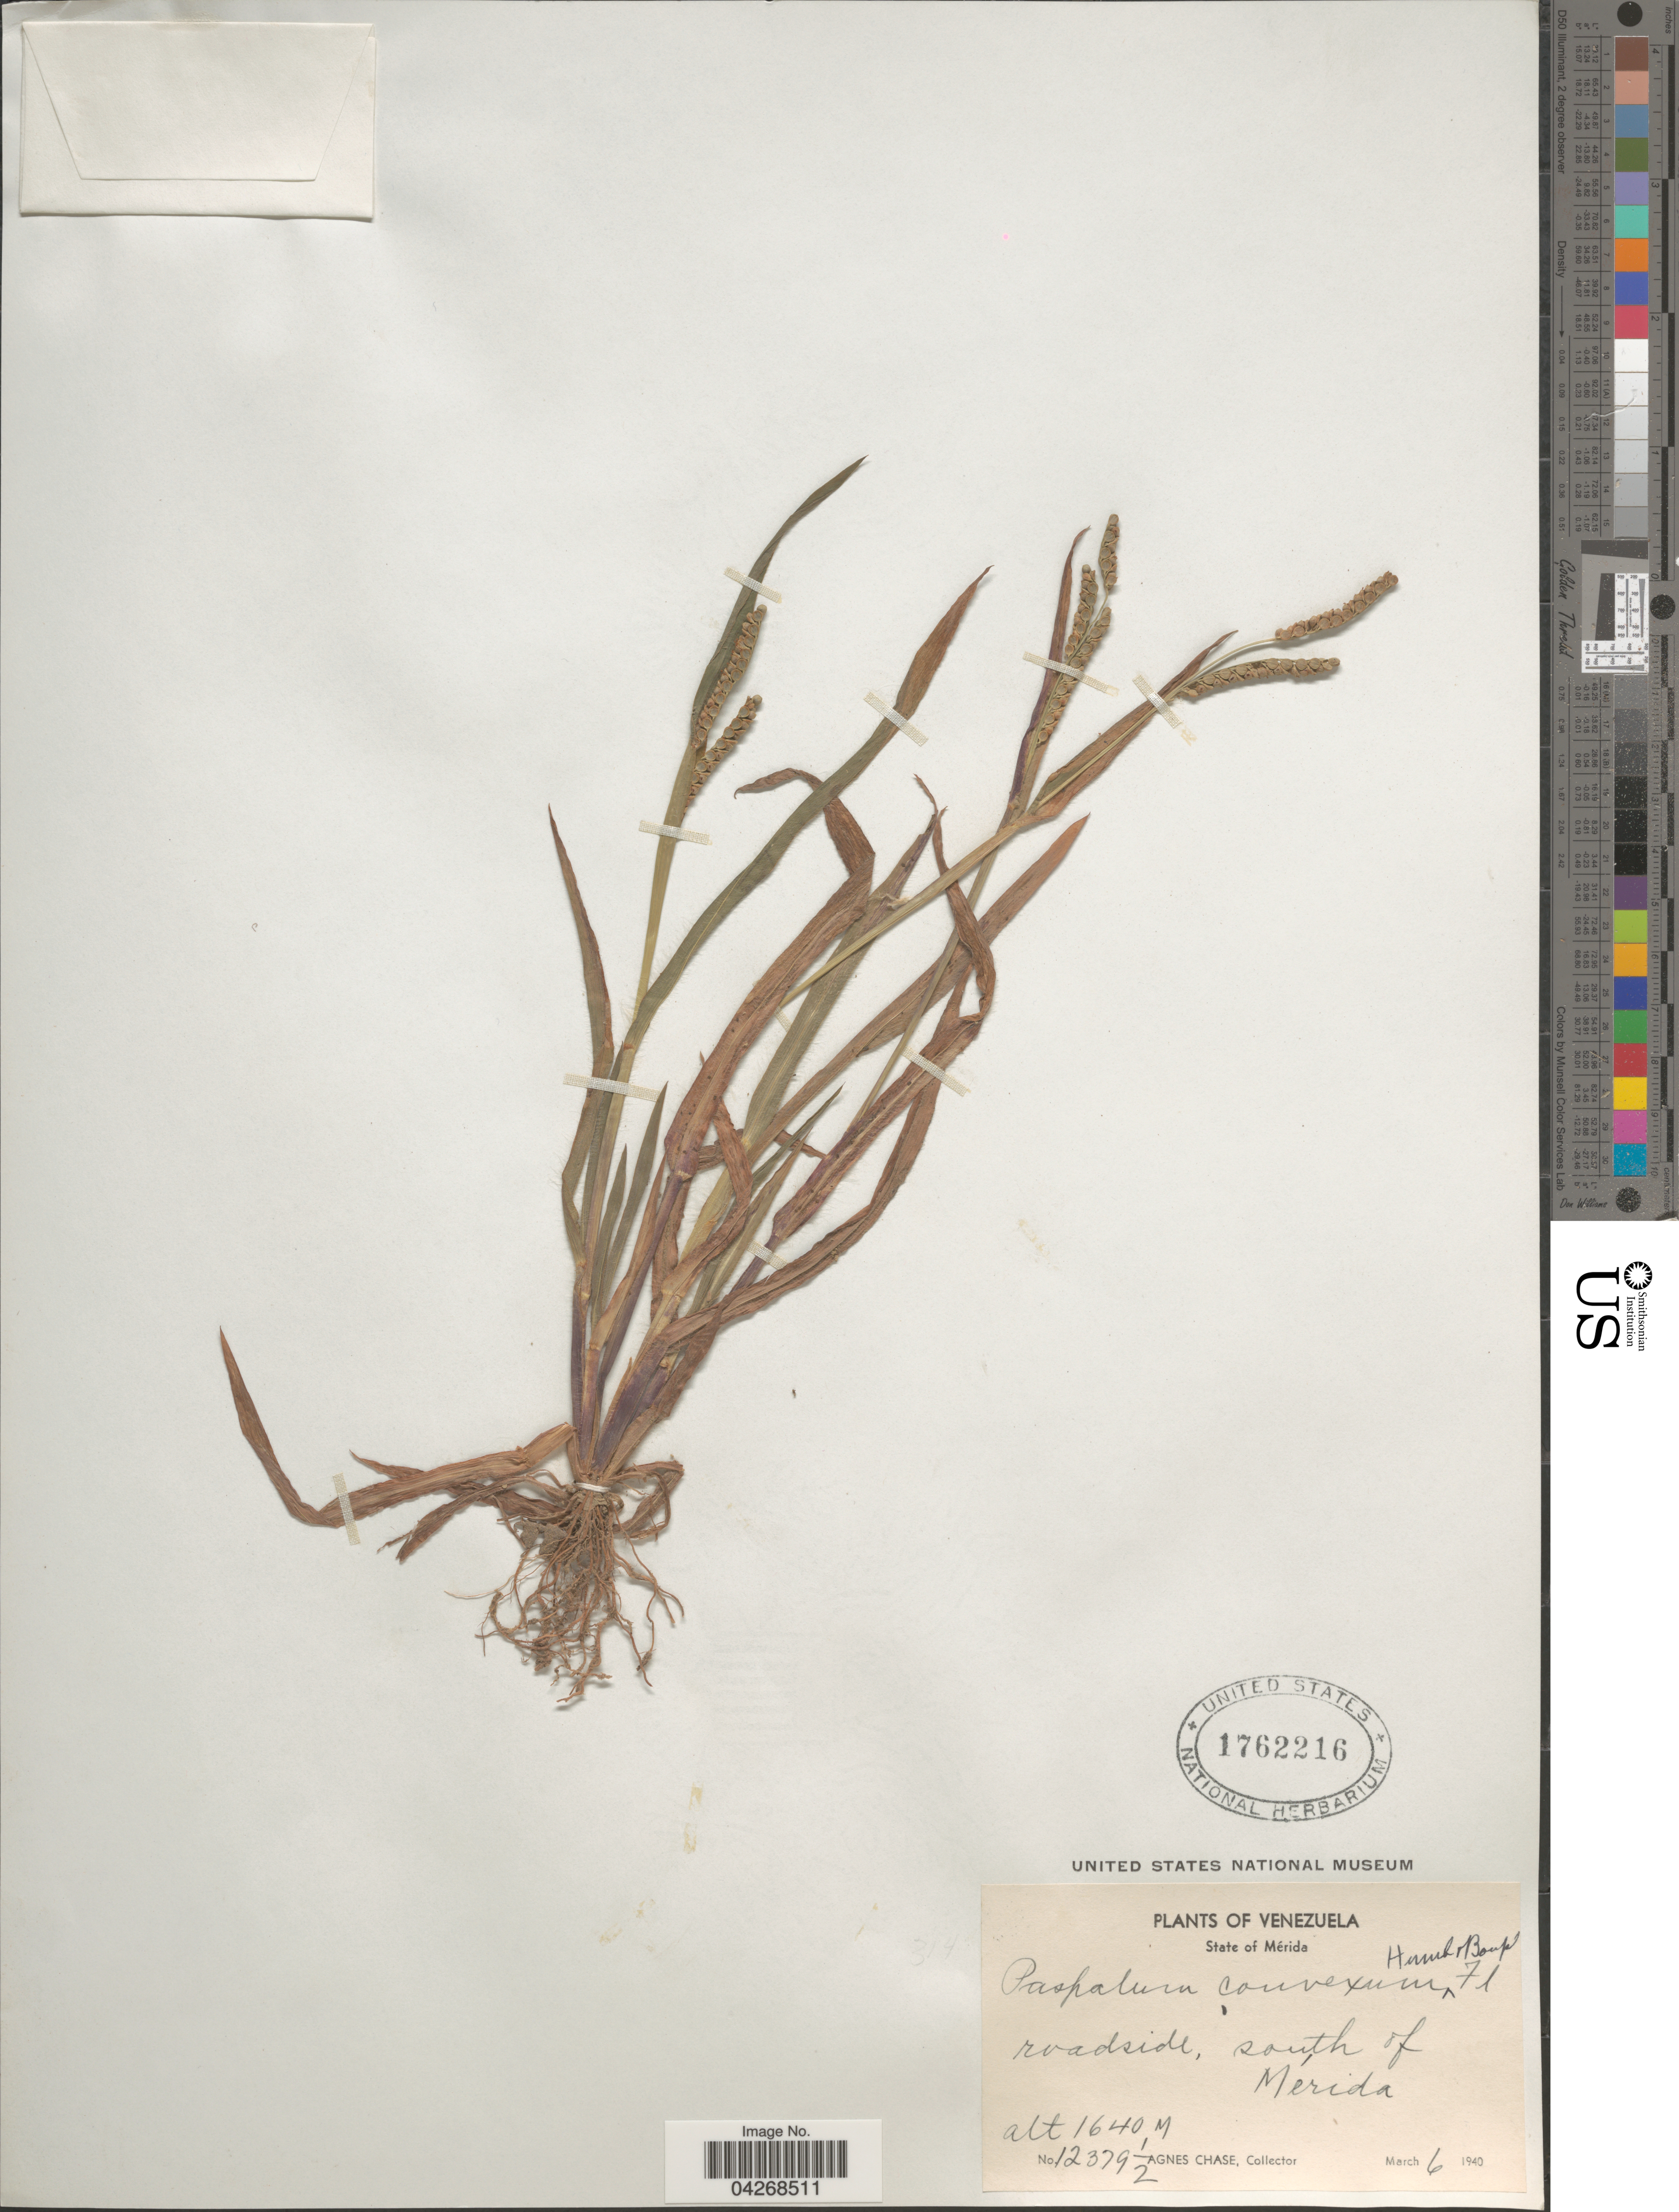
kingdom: Plantae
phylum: Tracheophyta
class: Liliopsida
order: Poales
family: Poaceae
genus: Paspalum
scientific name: Paspalum convexum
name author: Humb. & Bonpl. ex Flüggé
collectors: A. Chase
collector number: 12379½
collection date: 1940-03-06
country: Venezuela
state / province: Merida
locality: Roadside, south of Mérida.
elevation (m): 1640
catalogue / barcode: US 1762216